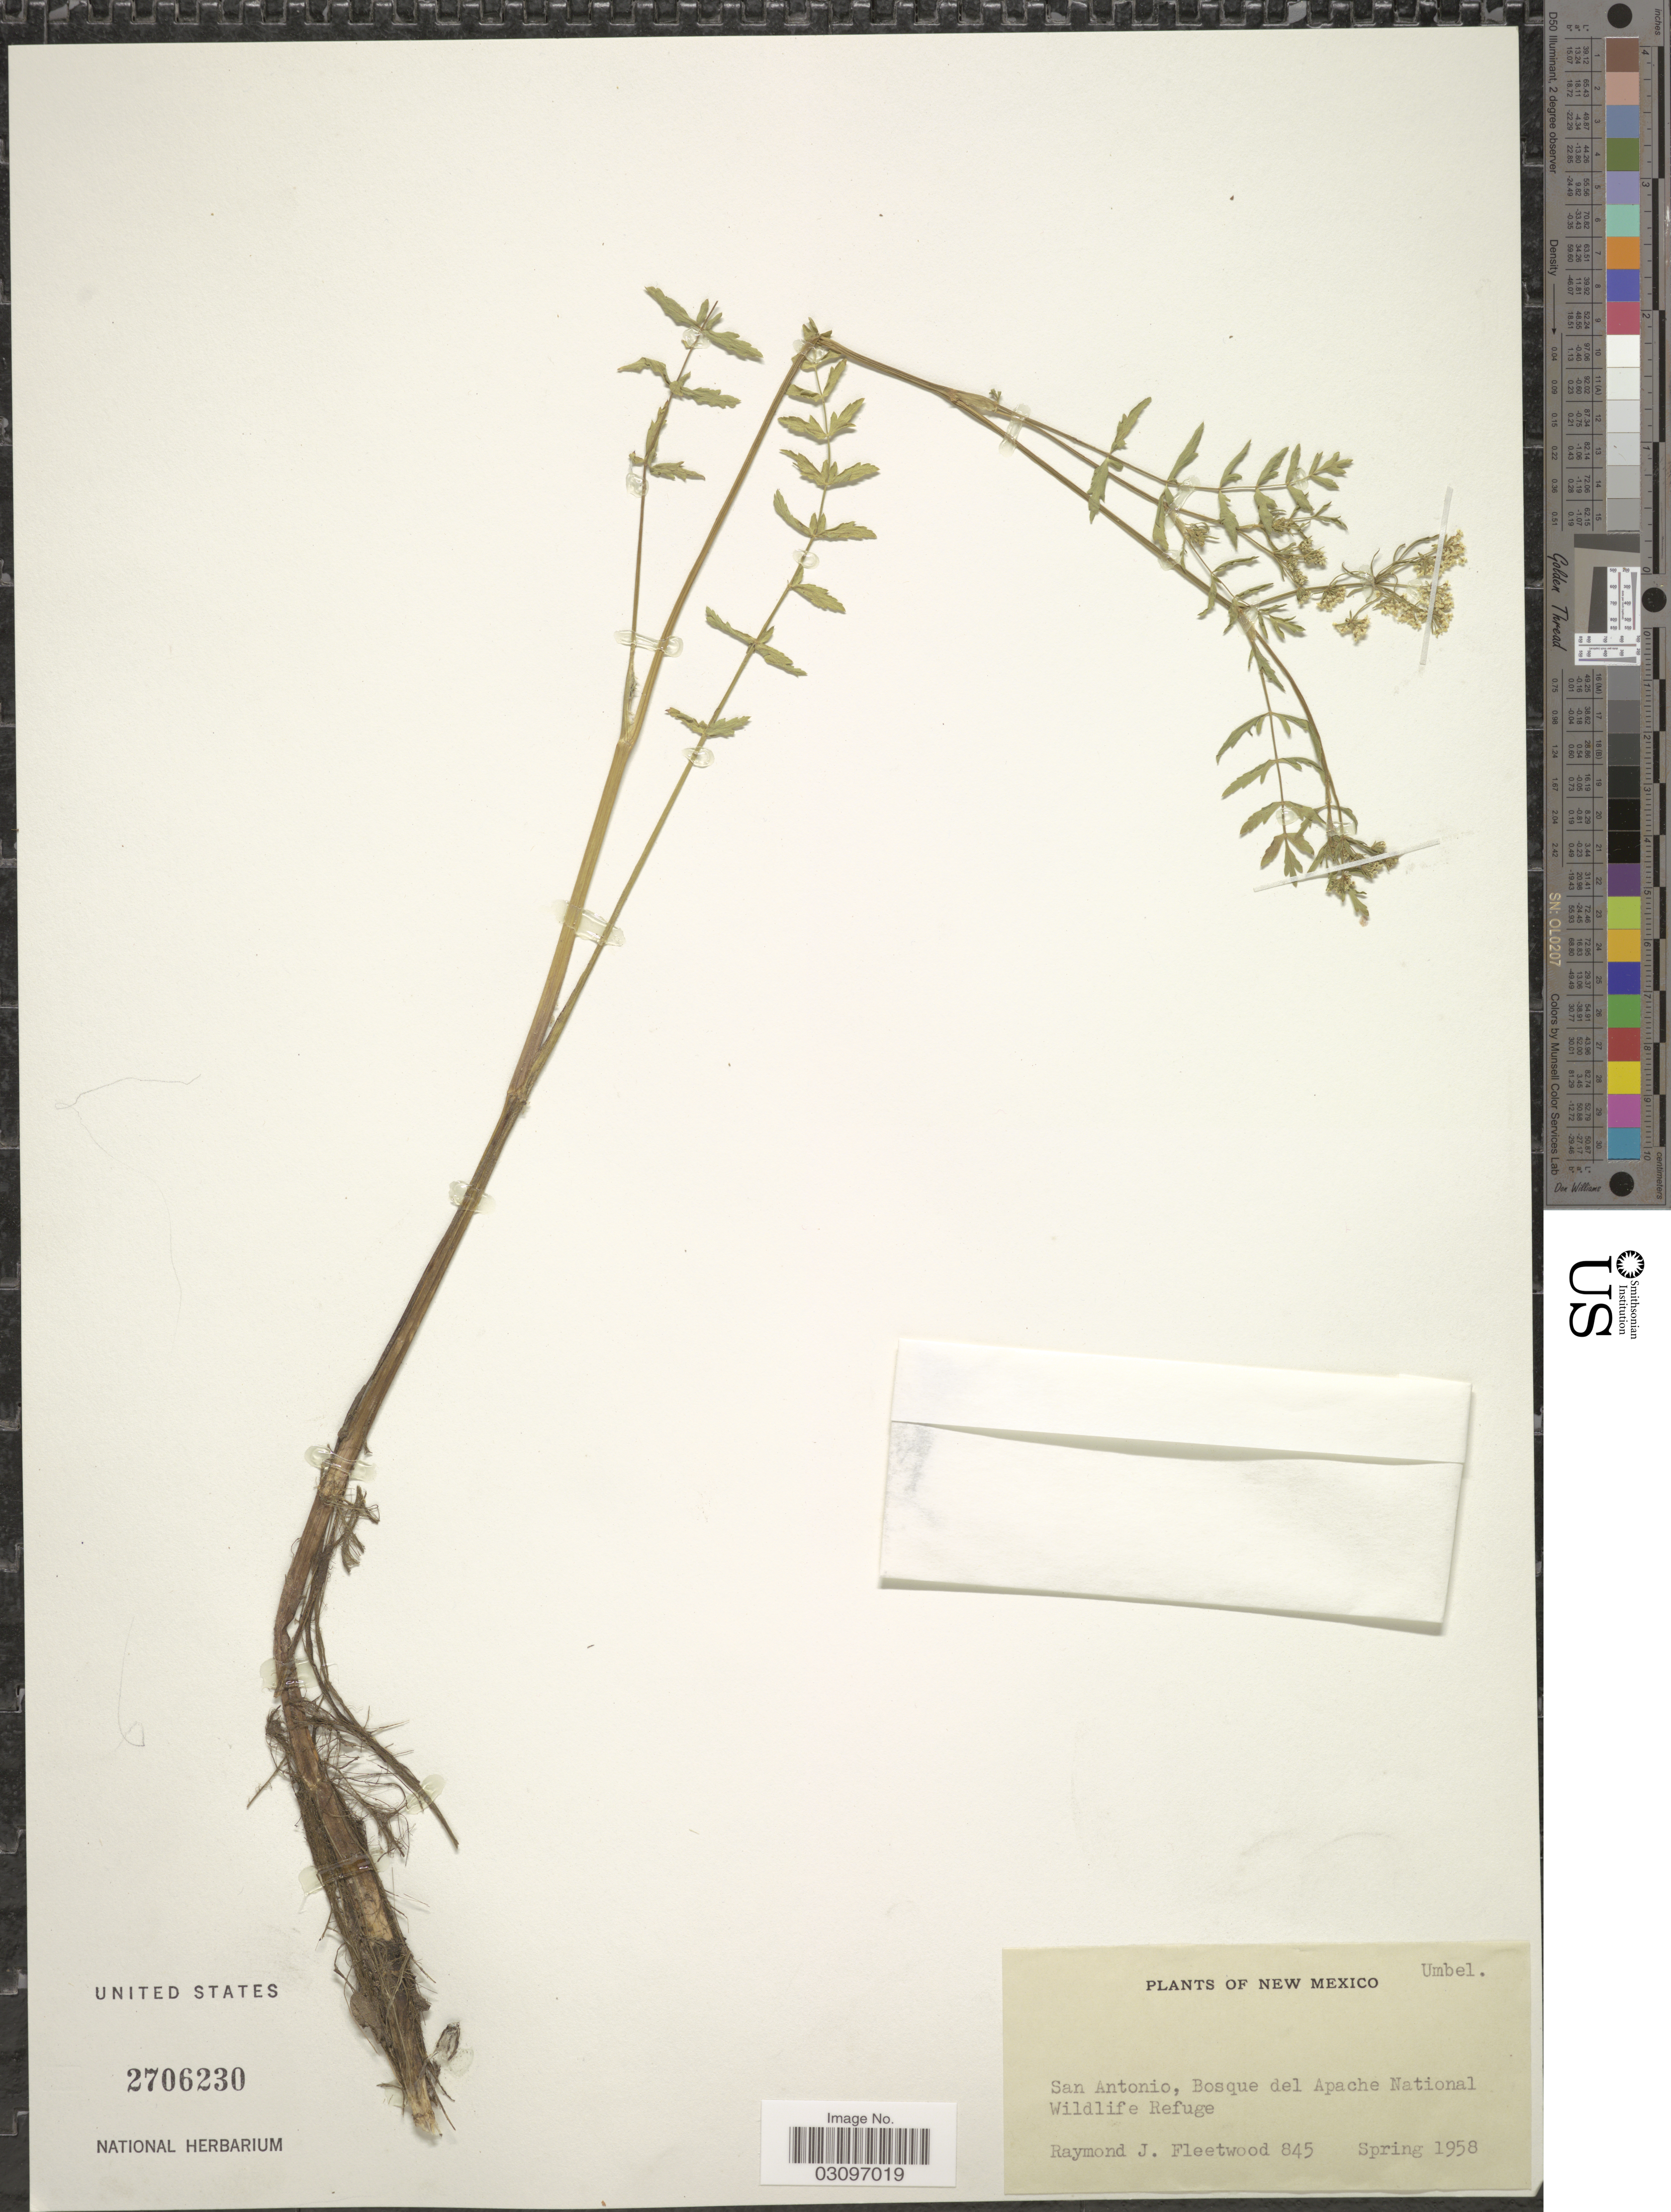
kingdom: Plantae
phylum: Tracheophyta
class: Magnoliopsida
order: Apiales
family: Apiaceae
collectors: R. J. Fleetwood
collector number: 845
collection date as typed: Spring 1958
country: United States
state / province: New Mexico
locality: San Antonio, Bosque del Apache National Wildlife Refuge.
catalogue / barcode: US 2706230